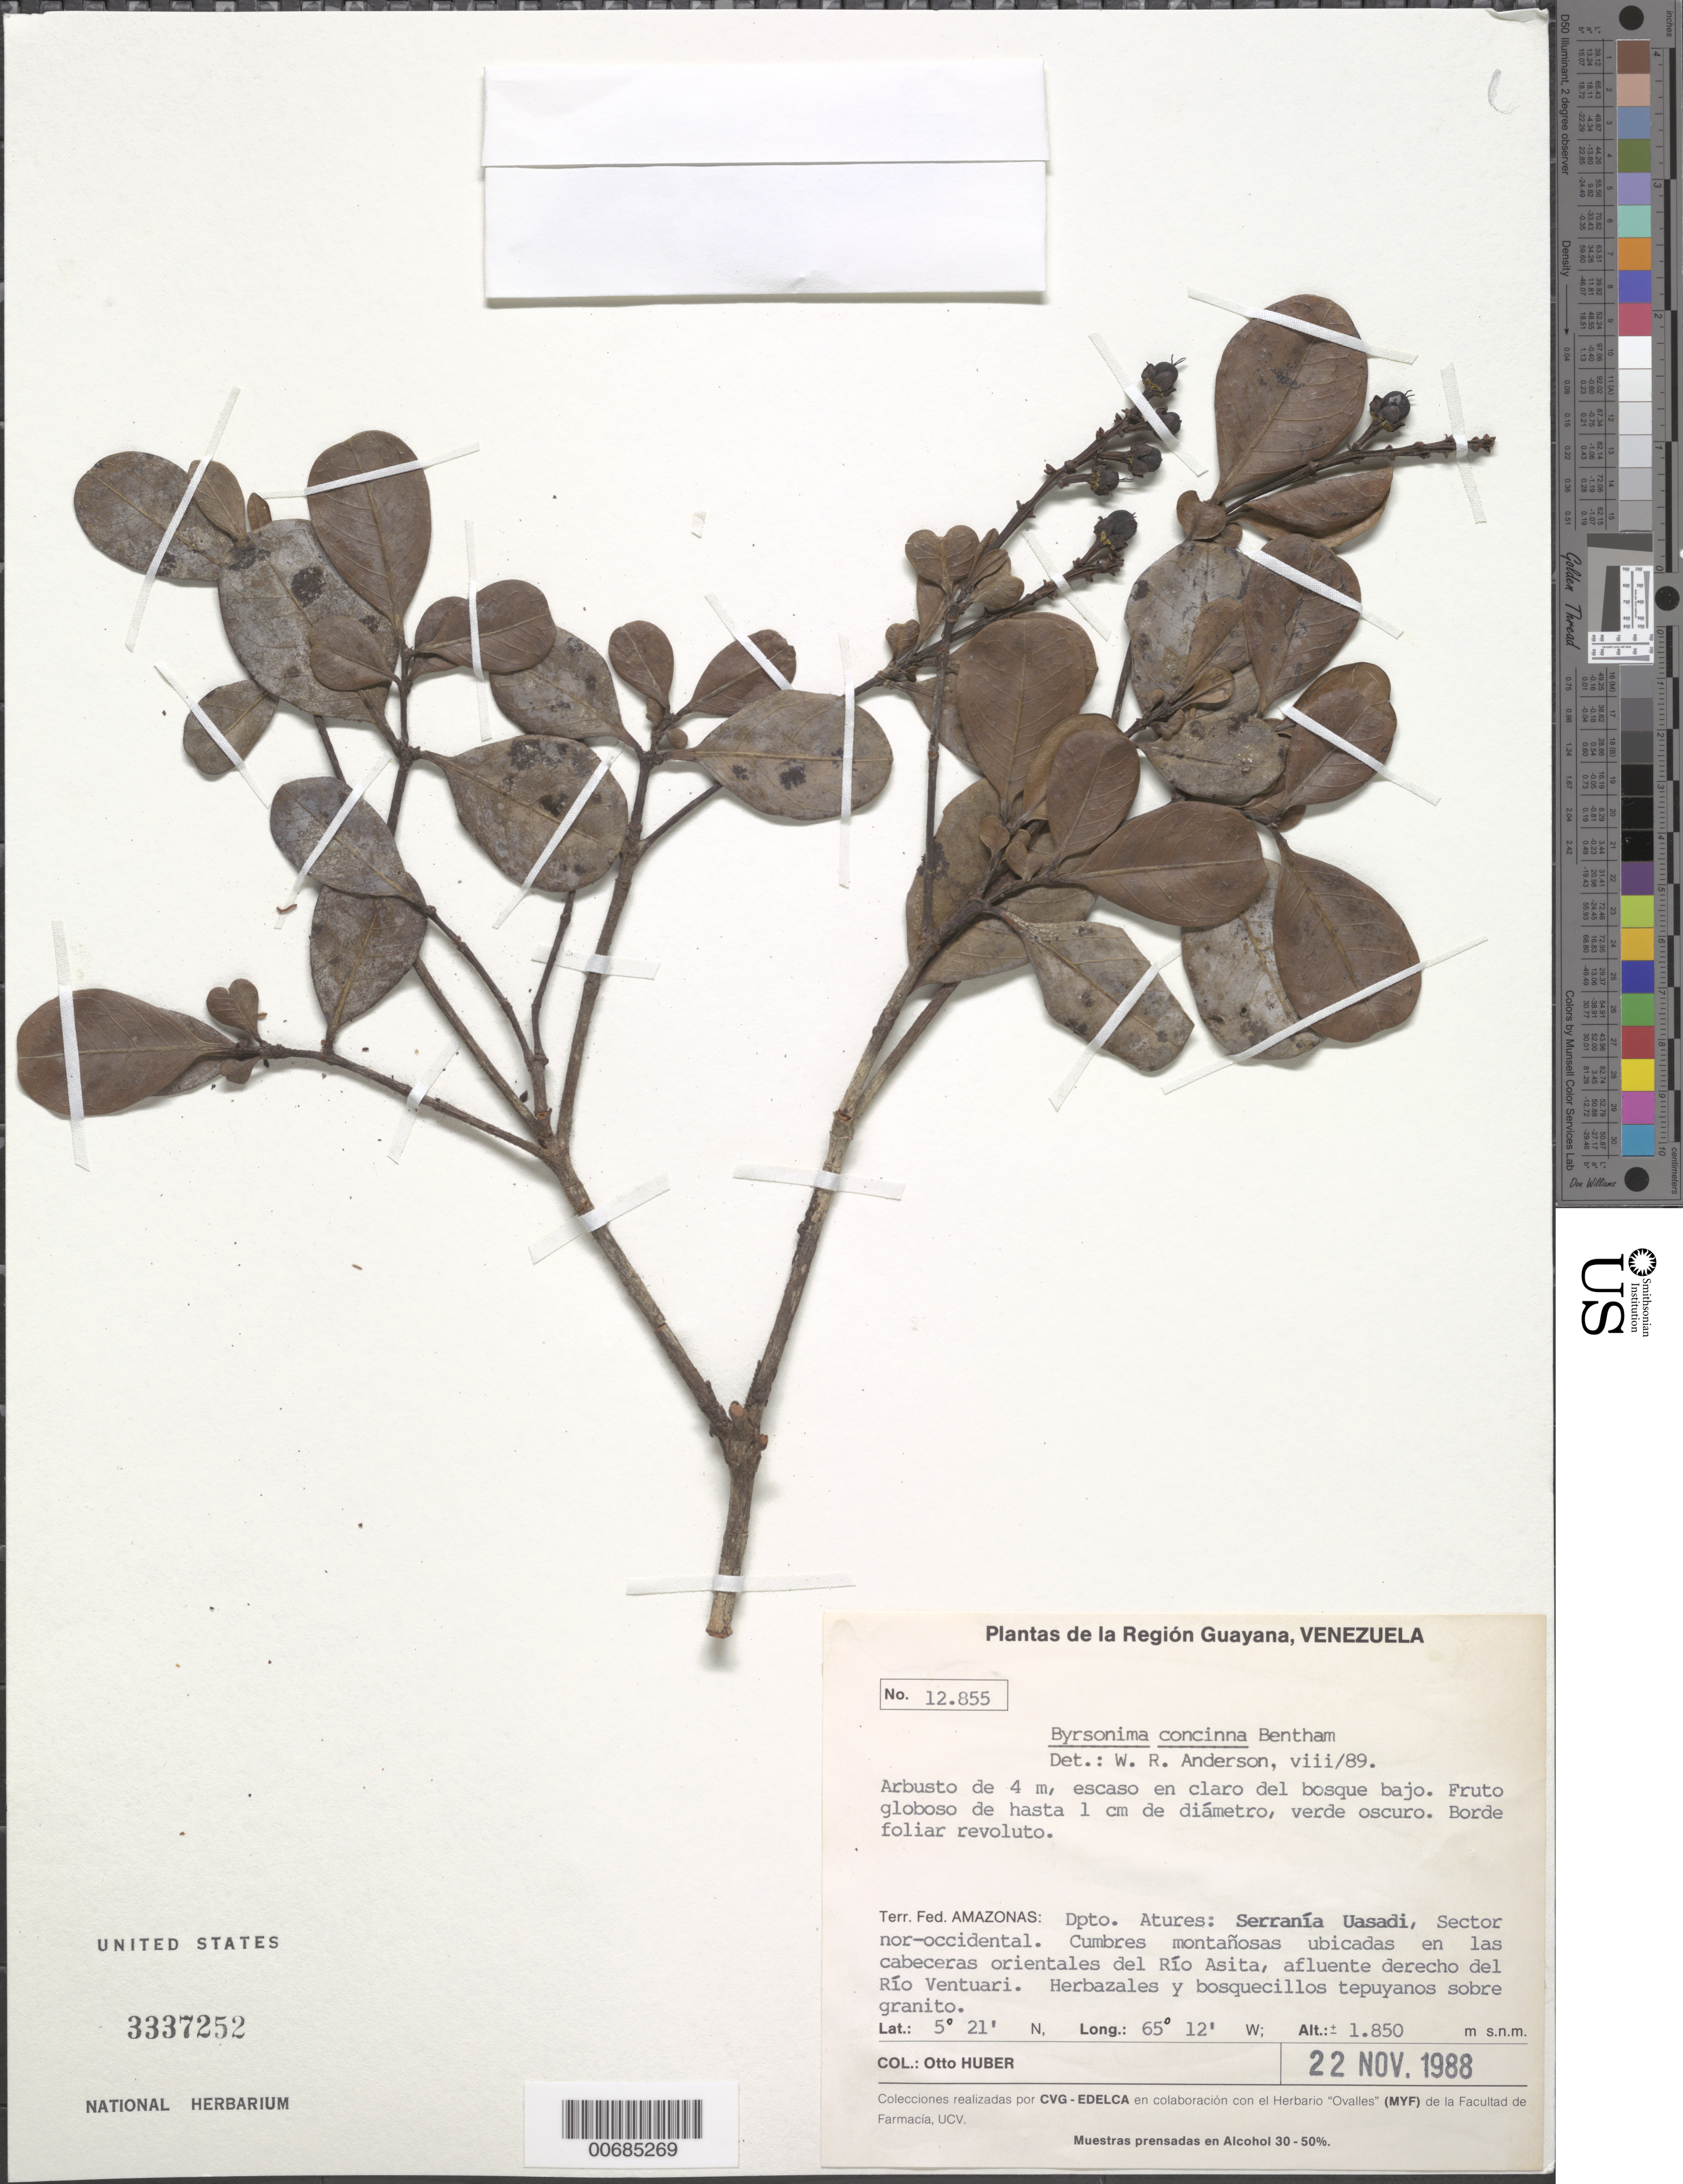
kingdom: Plantae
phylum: Tracheophyta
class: Magnoliopsida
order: Malpighiales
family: Malpighiaceae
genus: Byrsonima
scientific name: Byrsonima concinna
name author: Benth.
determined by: Anderson, W. R., (MICH), University of Michigan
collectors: O. Huber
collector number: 12855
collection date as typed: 22-Nov-88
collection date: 1988-11-22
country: Venezuela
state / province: Amazonas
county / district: Atures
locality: Serrania Uasadi, sector nor-occidental; cabeceras orientales del Río Asita, afluente derecho del Río Ventuari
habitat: Cumbres montanosas ubicadas en las cabeceras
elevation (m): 1850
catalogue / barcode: US 3337252